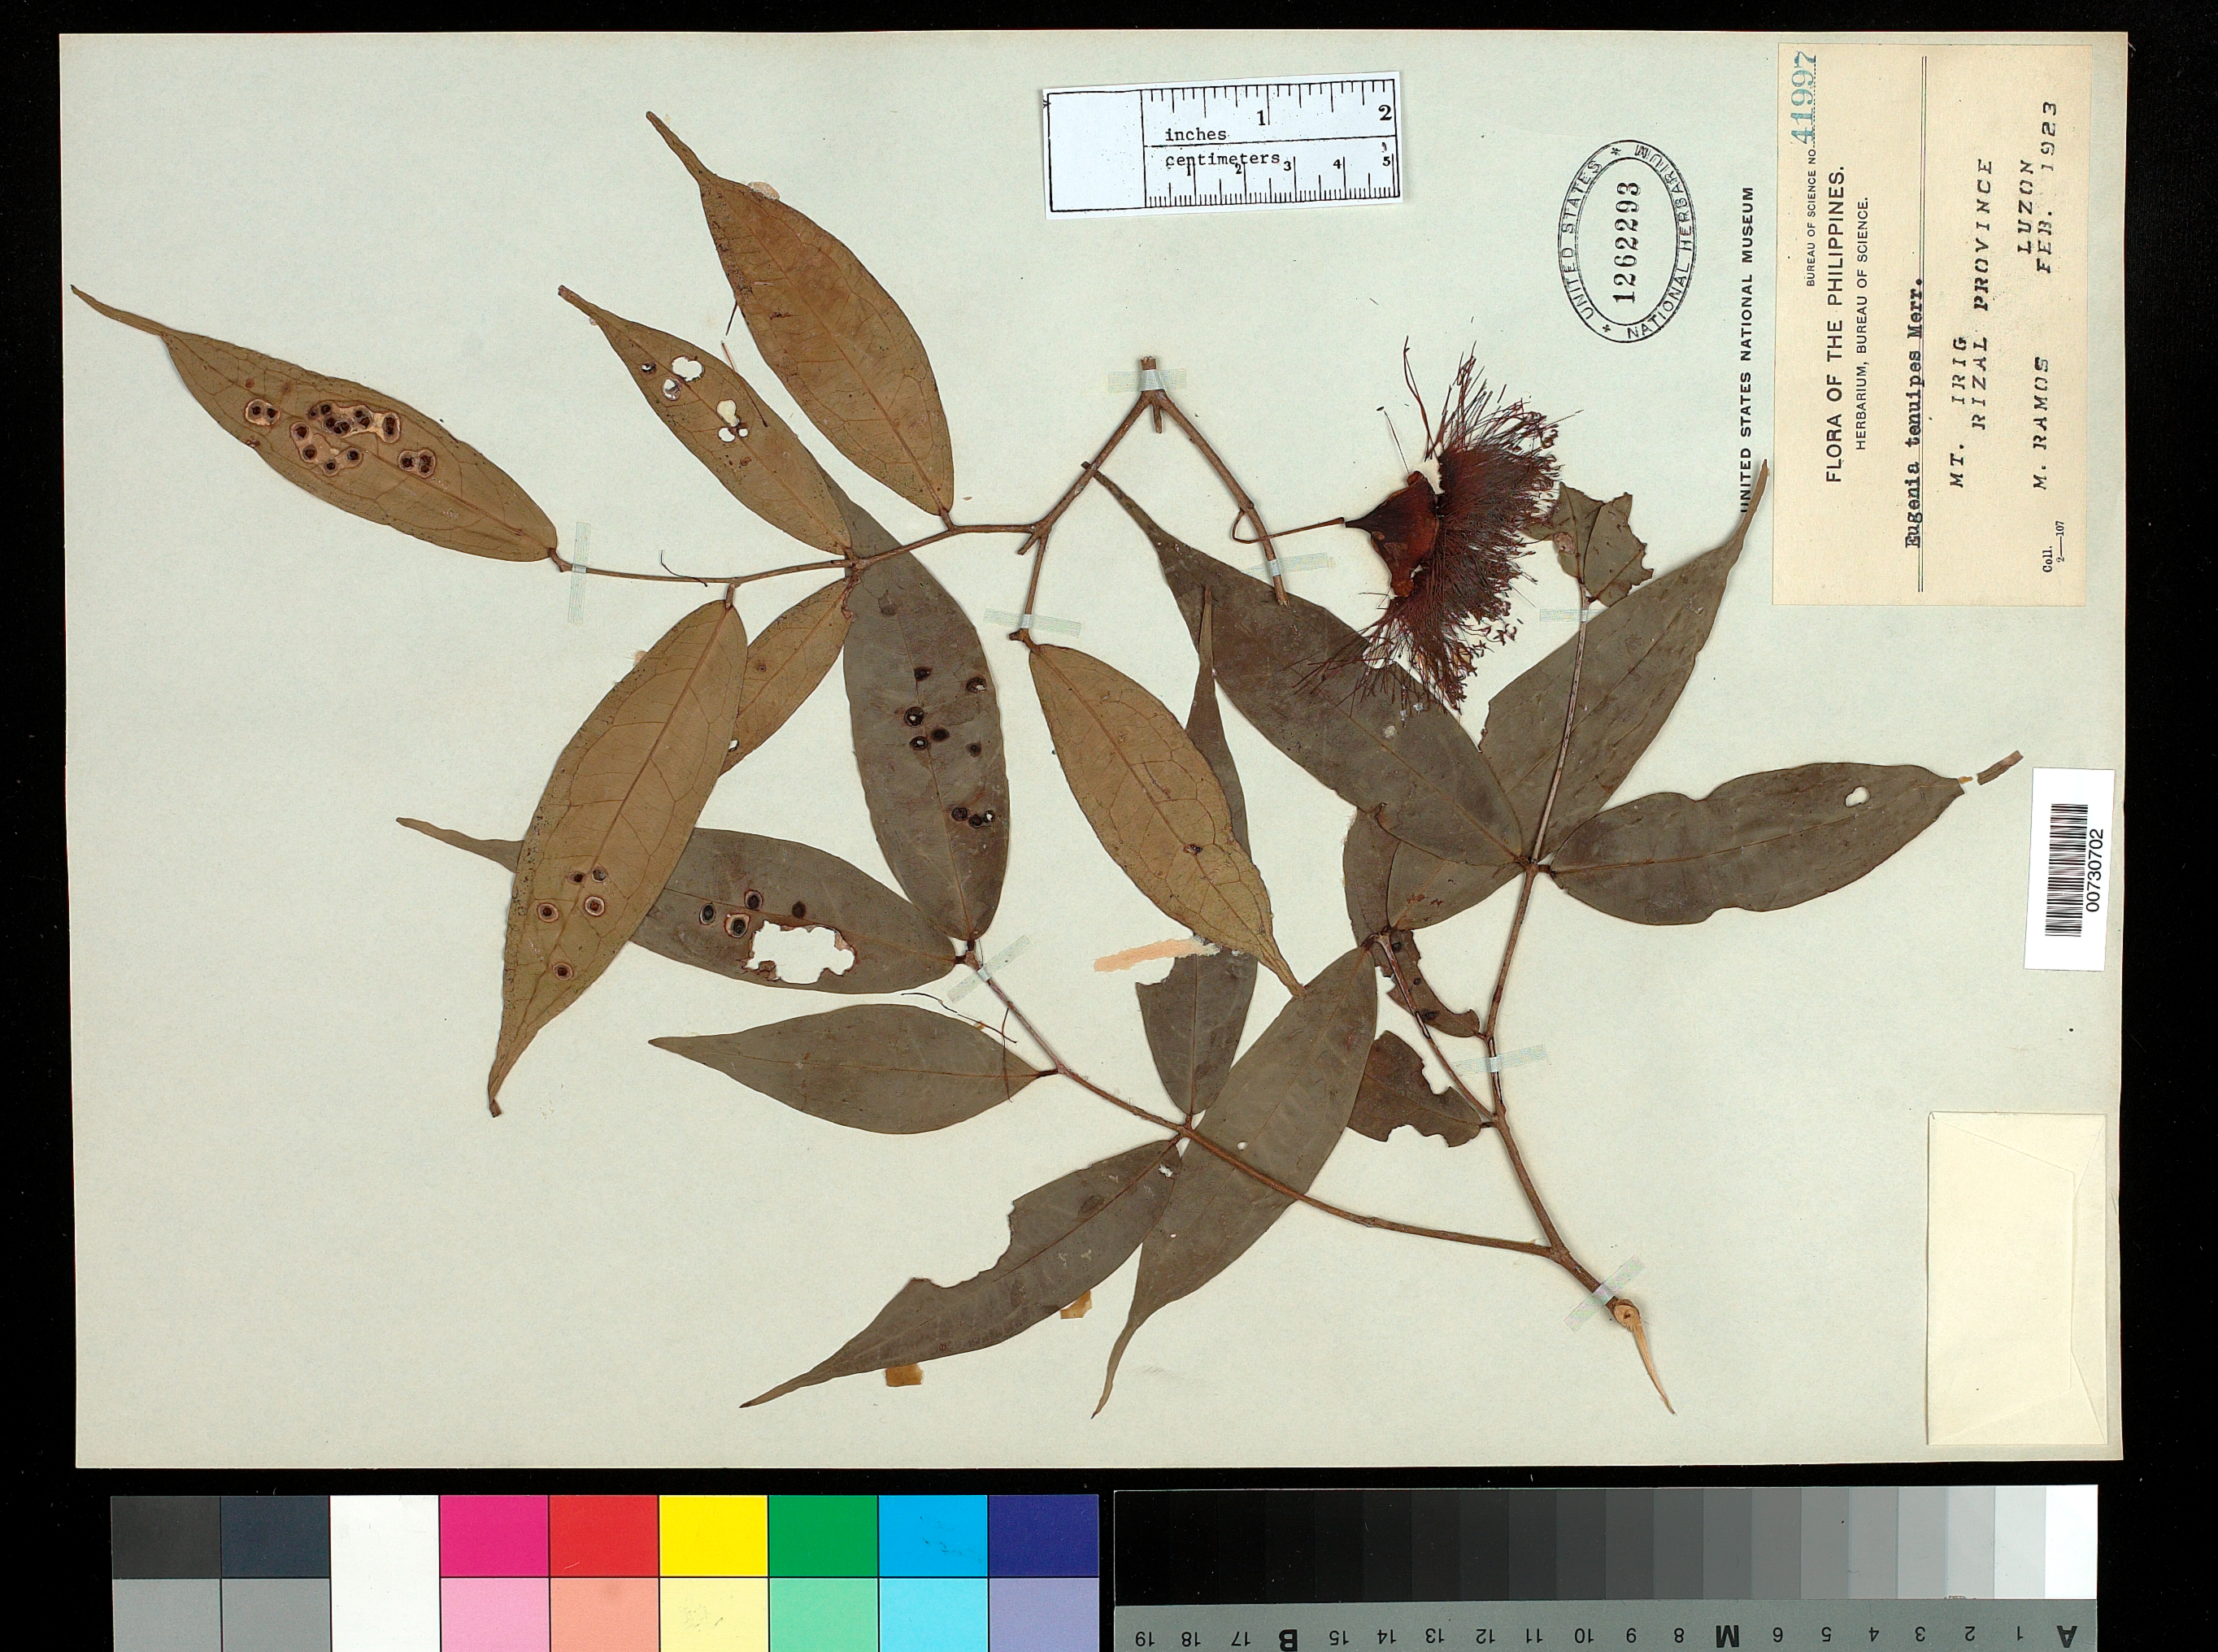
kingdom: Plantae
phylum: Tracheophyta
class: Magnoliopsida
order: Myrtales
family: Myrtaceae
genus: Syzygium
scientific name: Syzygium tenuipes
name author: (Merr.) Merr.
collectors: M. Ramos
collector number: Bur. Sci. 41997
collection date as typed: Feb 1923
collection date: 1923-02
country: Philippines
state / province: Calabarzon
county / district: Rizal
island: Luzon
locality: Mt. irig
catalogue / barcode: US 1262293